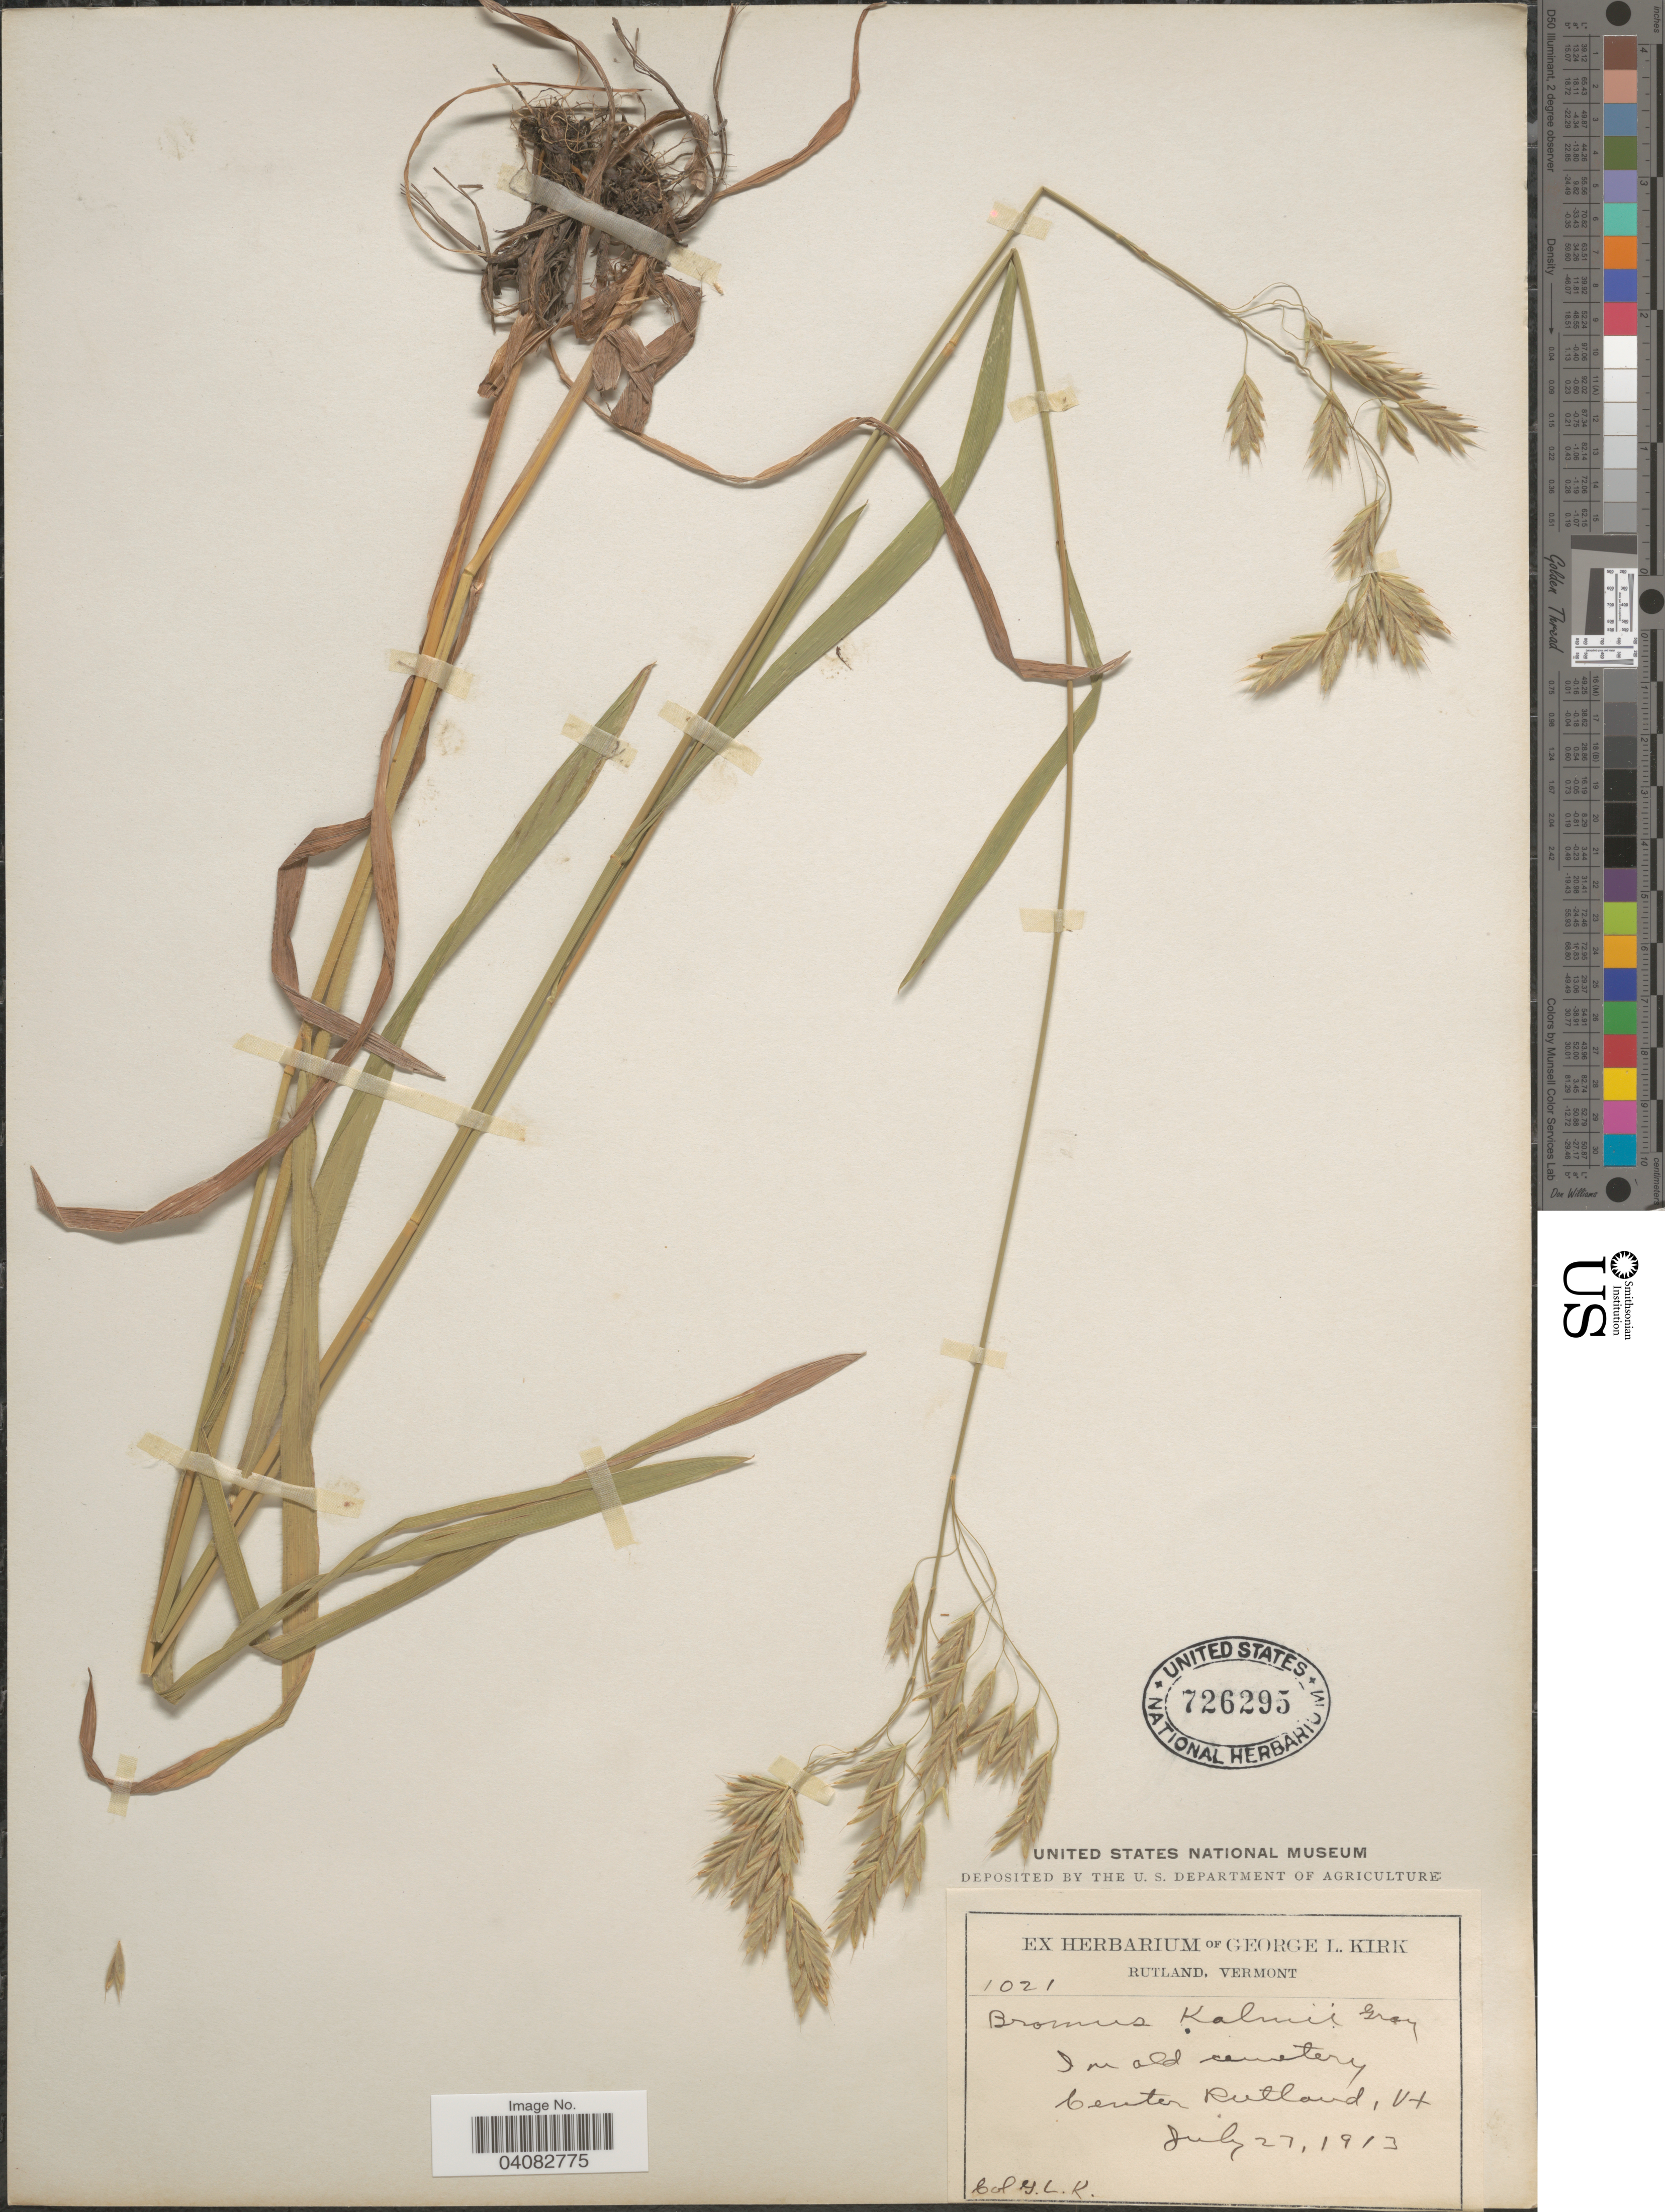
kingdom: Plantae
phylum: Tracheophyta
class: Liliopsida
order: Poales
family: Poaceae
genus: Bromus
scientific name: Bromus kalmii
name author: A. Gray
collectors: G. Kirk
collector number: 1021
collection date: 1913-07-27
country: United States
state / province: Vermont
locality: In old cemetery Center Rutland, Vt.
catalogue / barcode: US 726295